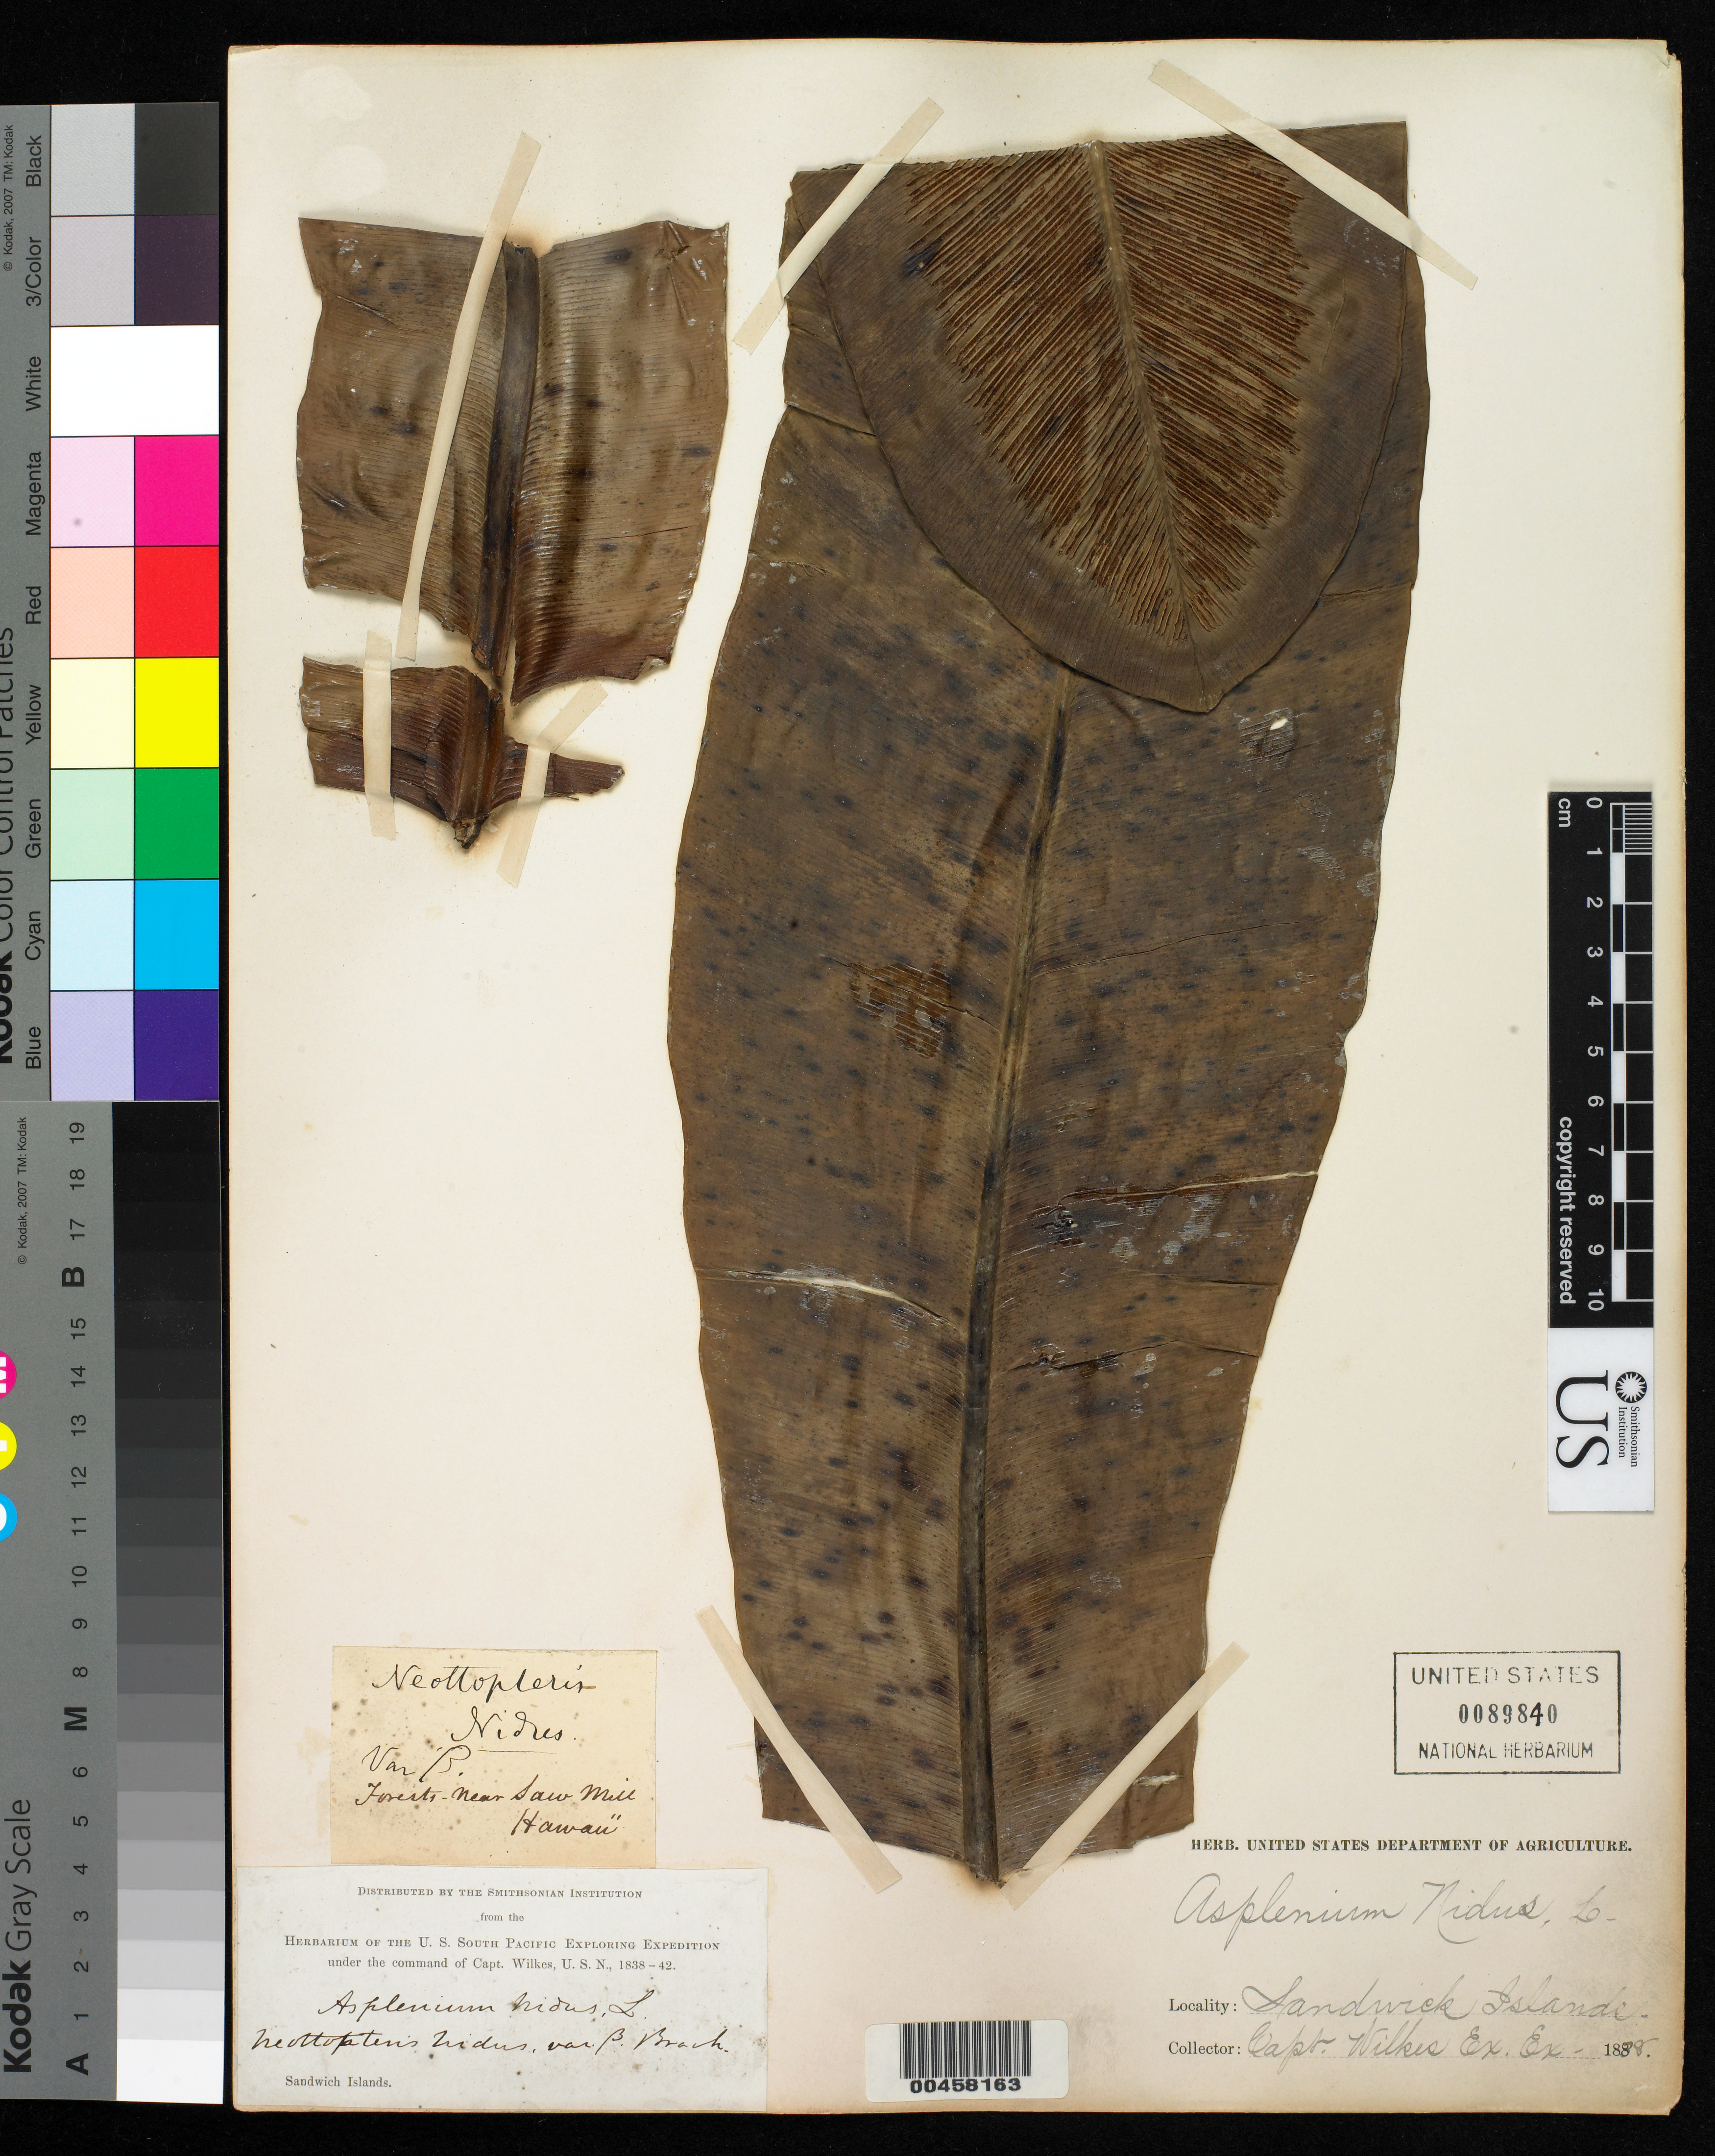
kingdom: Plantae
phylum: Tracheophyta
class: Polypodiopsida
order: Polypodiales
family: Aspleniaceae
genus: Asplenium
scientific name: Asplenium nidus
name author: L.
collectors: Wilkes Explor. Exped.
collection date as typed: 1838 to -- --- 1842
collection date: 1838/1842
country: United States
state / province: Hawaii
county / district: Hawaii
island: Hawaii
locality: Sandwich Islands, Forests - near Saw Mill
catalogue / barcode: US 89840